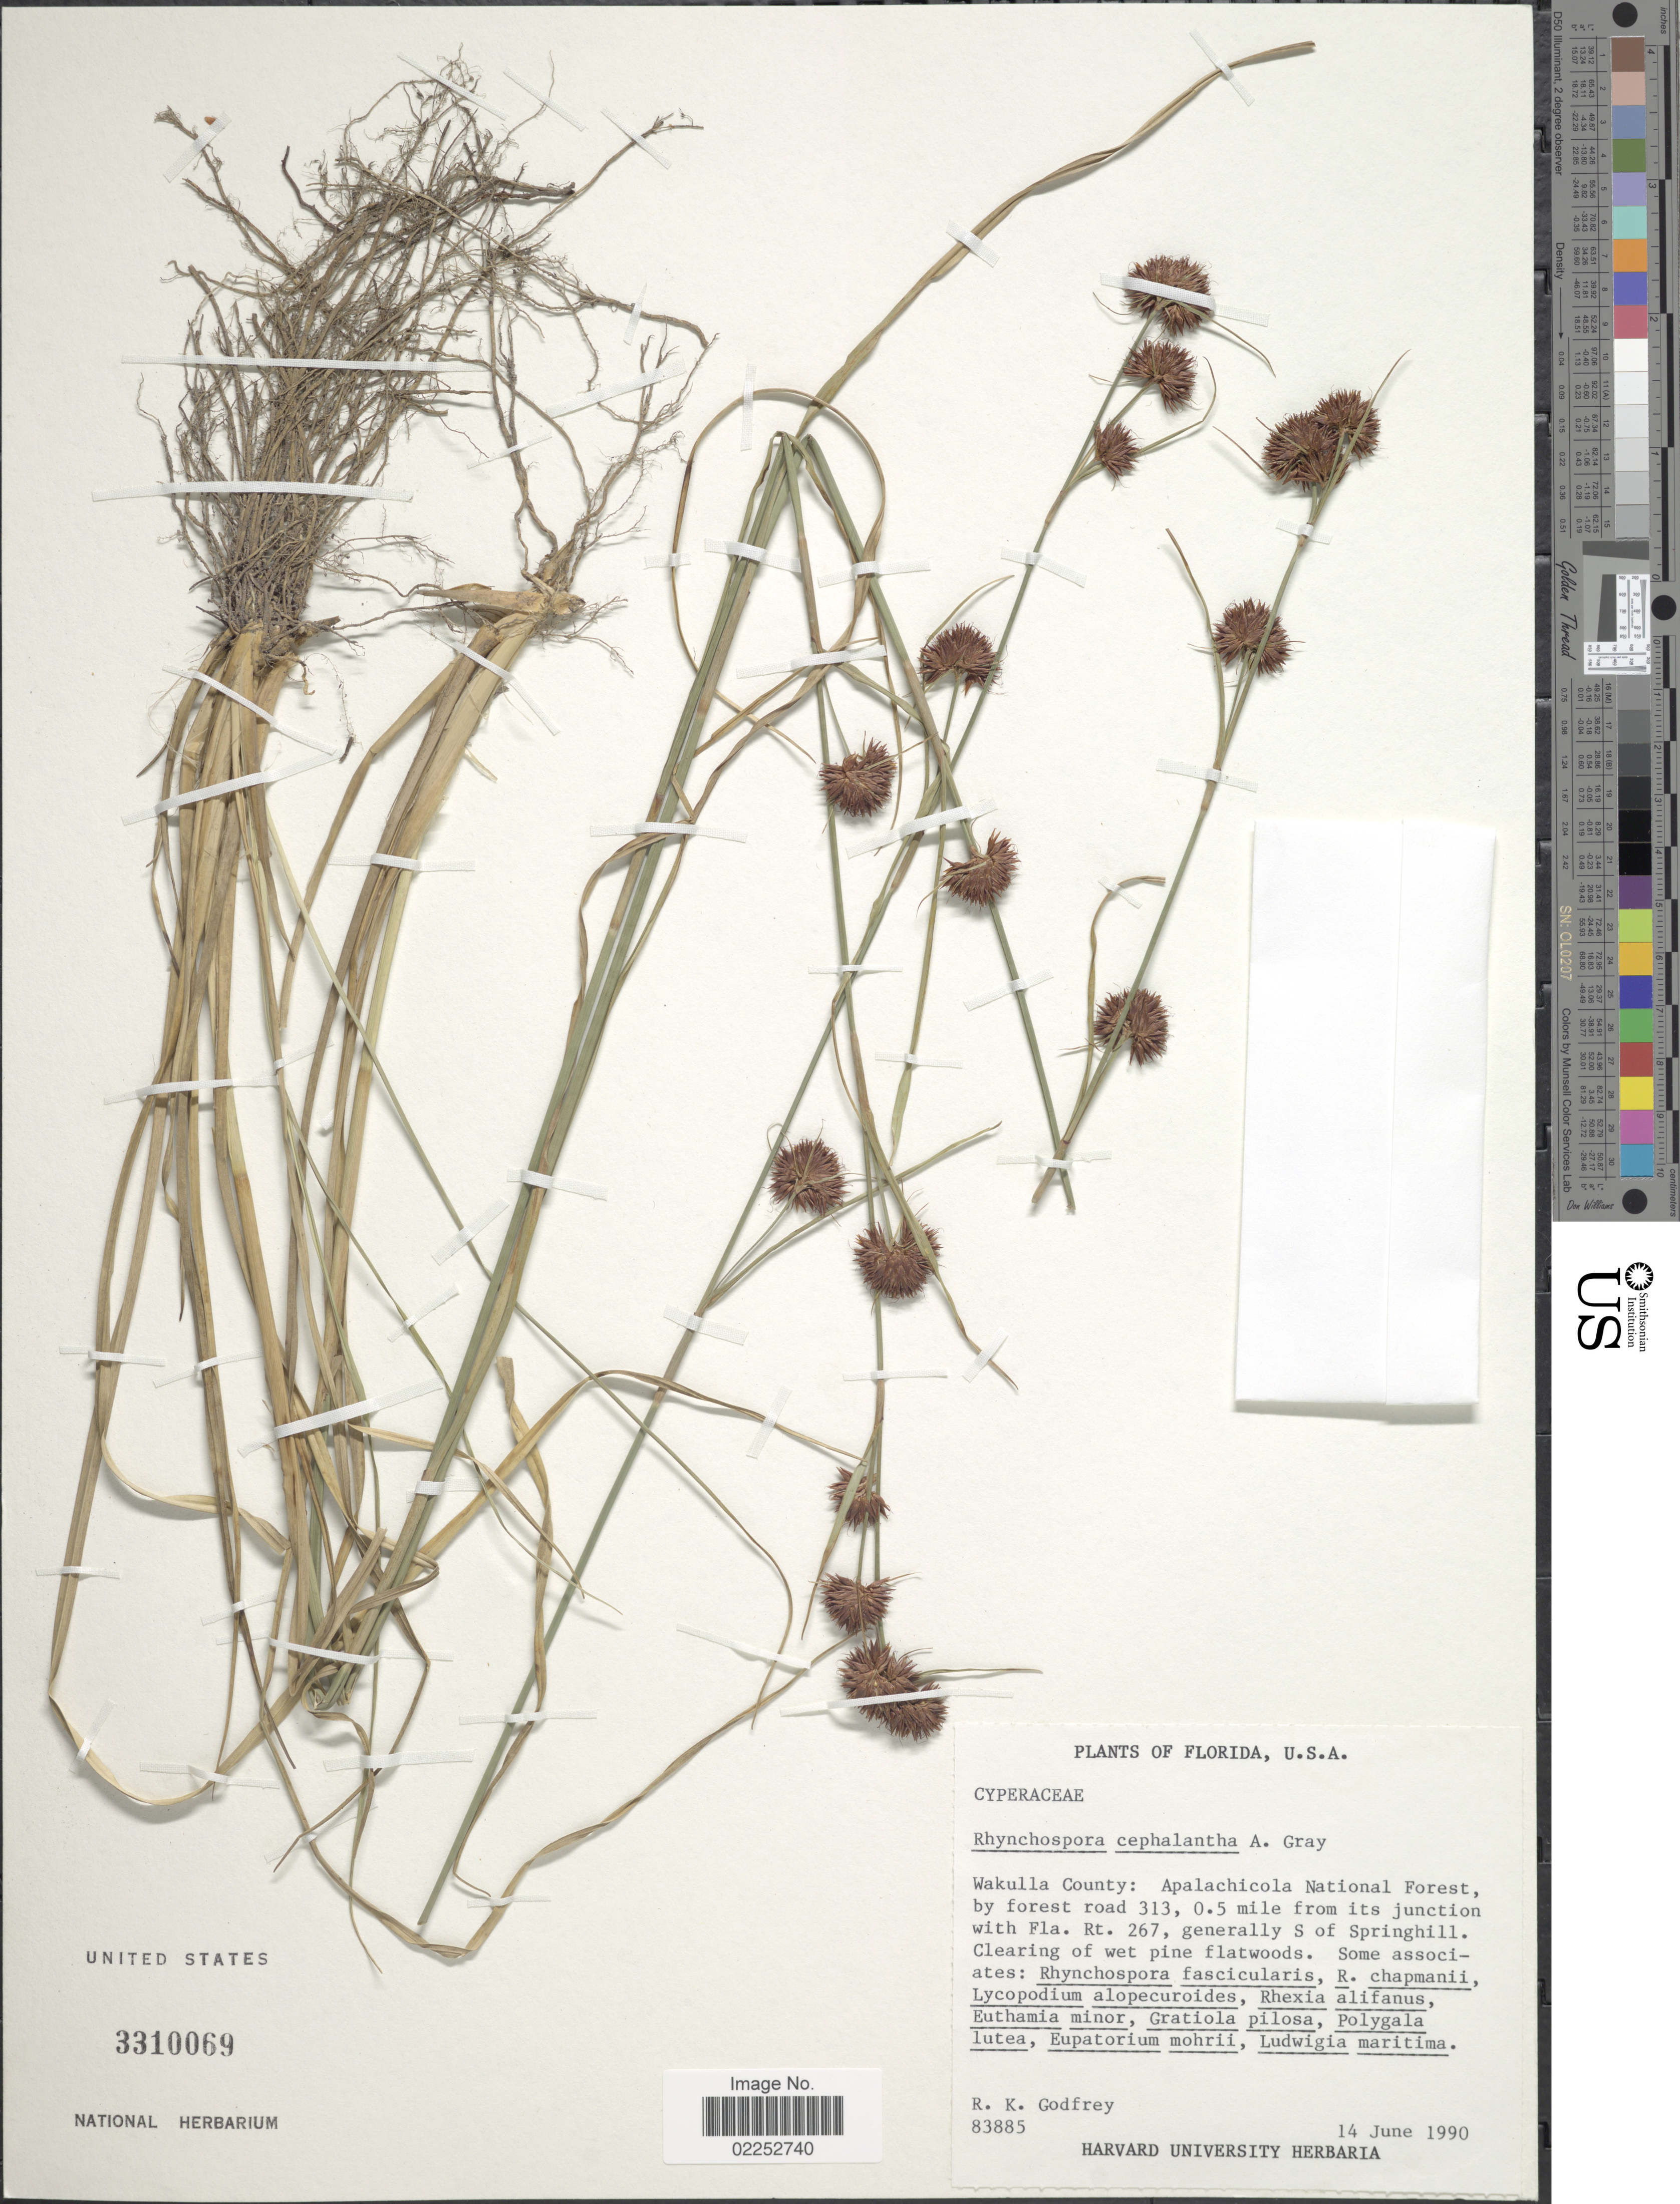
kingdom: Plantae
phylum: Tracheophyta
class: Liliopsida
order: Poales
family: Cyperaceae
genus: Rhynchospora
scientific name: Rhynchospora cephalantha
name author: A. Gray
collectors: R. K. Godfrey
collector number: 83885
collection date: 1990-06-14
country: United States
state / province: Florida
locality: Wakulla County: Apalachicola National Forest, by forest road 313, 0.5 mile from its junction with Fla. Rt. 267, generally S of Springhill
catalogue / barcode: US 3310069